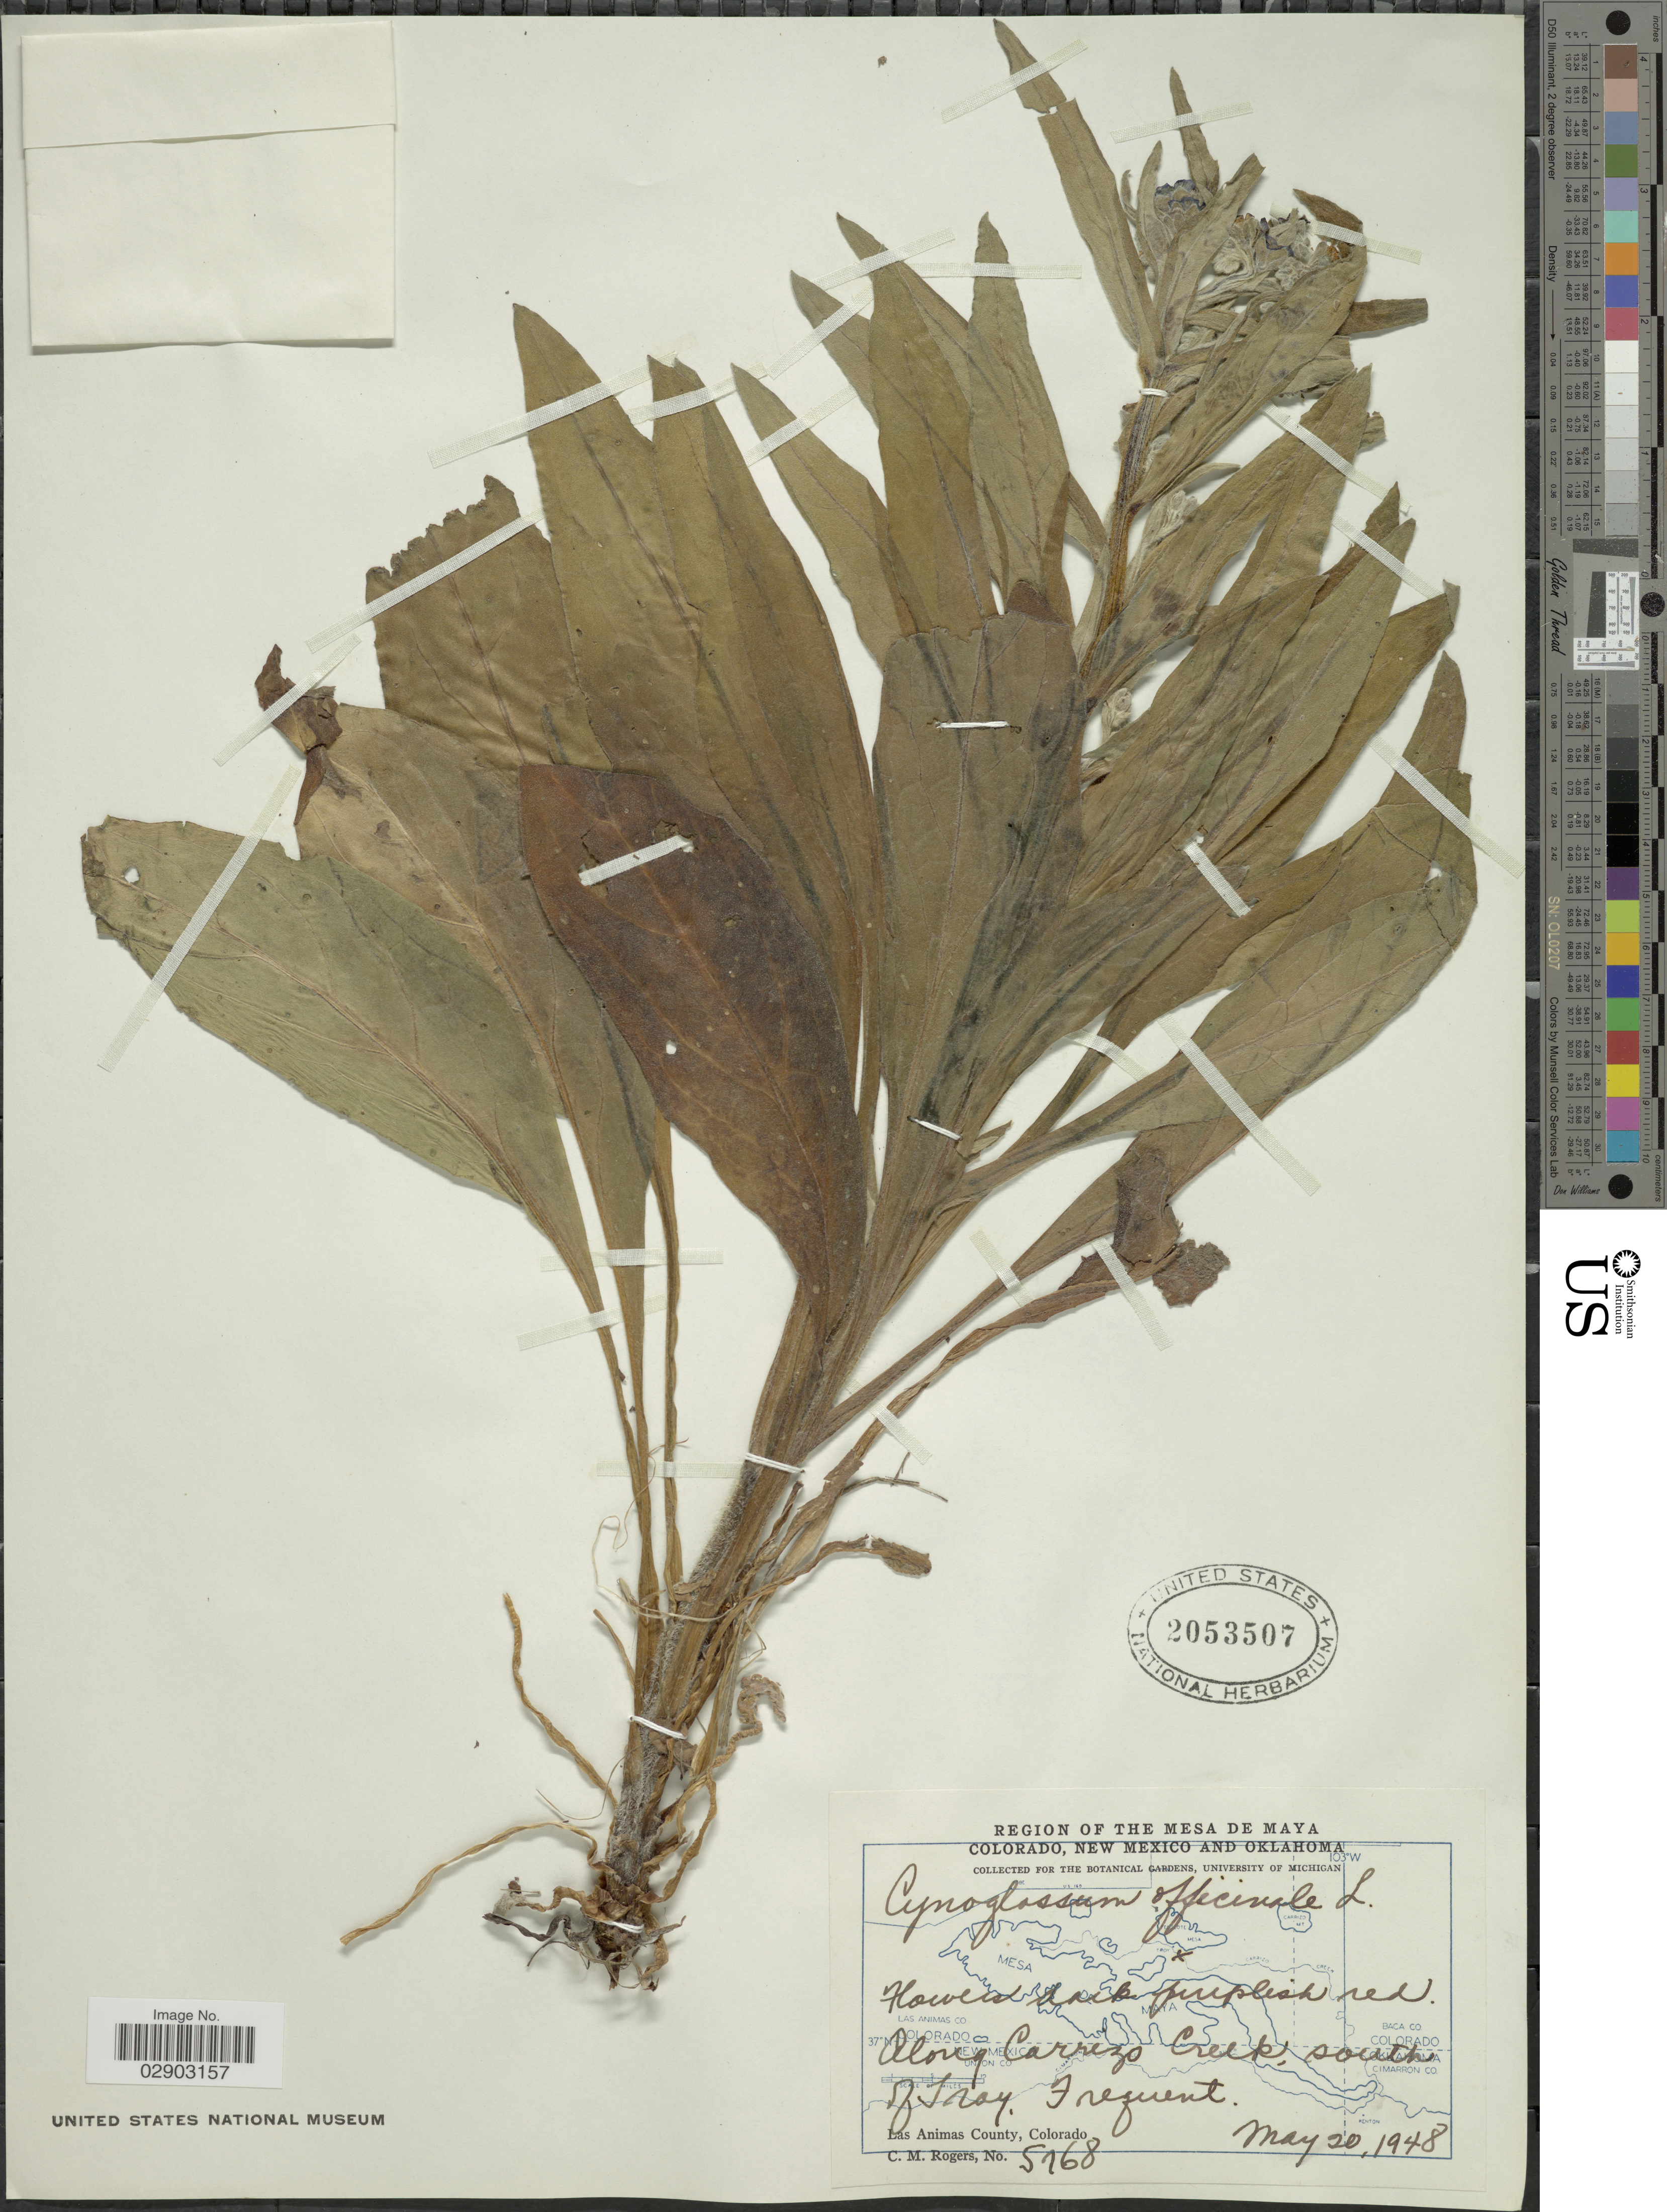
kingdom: Plantae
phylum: Tracheophyta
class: Magnoliopsida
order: Boraginales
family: Boraginaceae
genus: Cynoglossum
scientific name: Cynoglossum officinale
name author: L.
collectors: C. M. Rogers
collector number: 5168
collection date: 1948-05-20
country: United States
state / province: Colorado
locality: Region of the Mesa de Maya. Las Animas County. Along Carrezo Creek, south of Tray.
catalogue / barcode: US 2053507